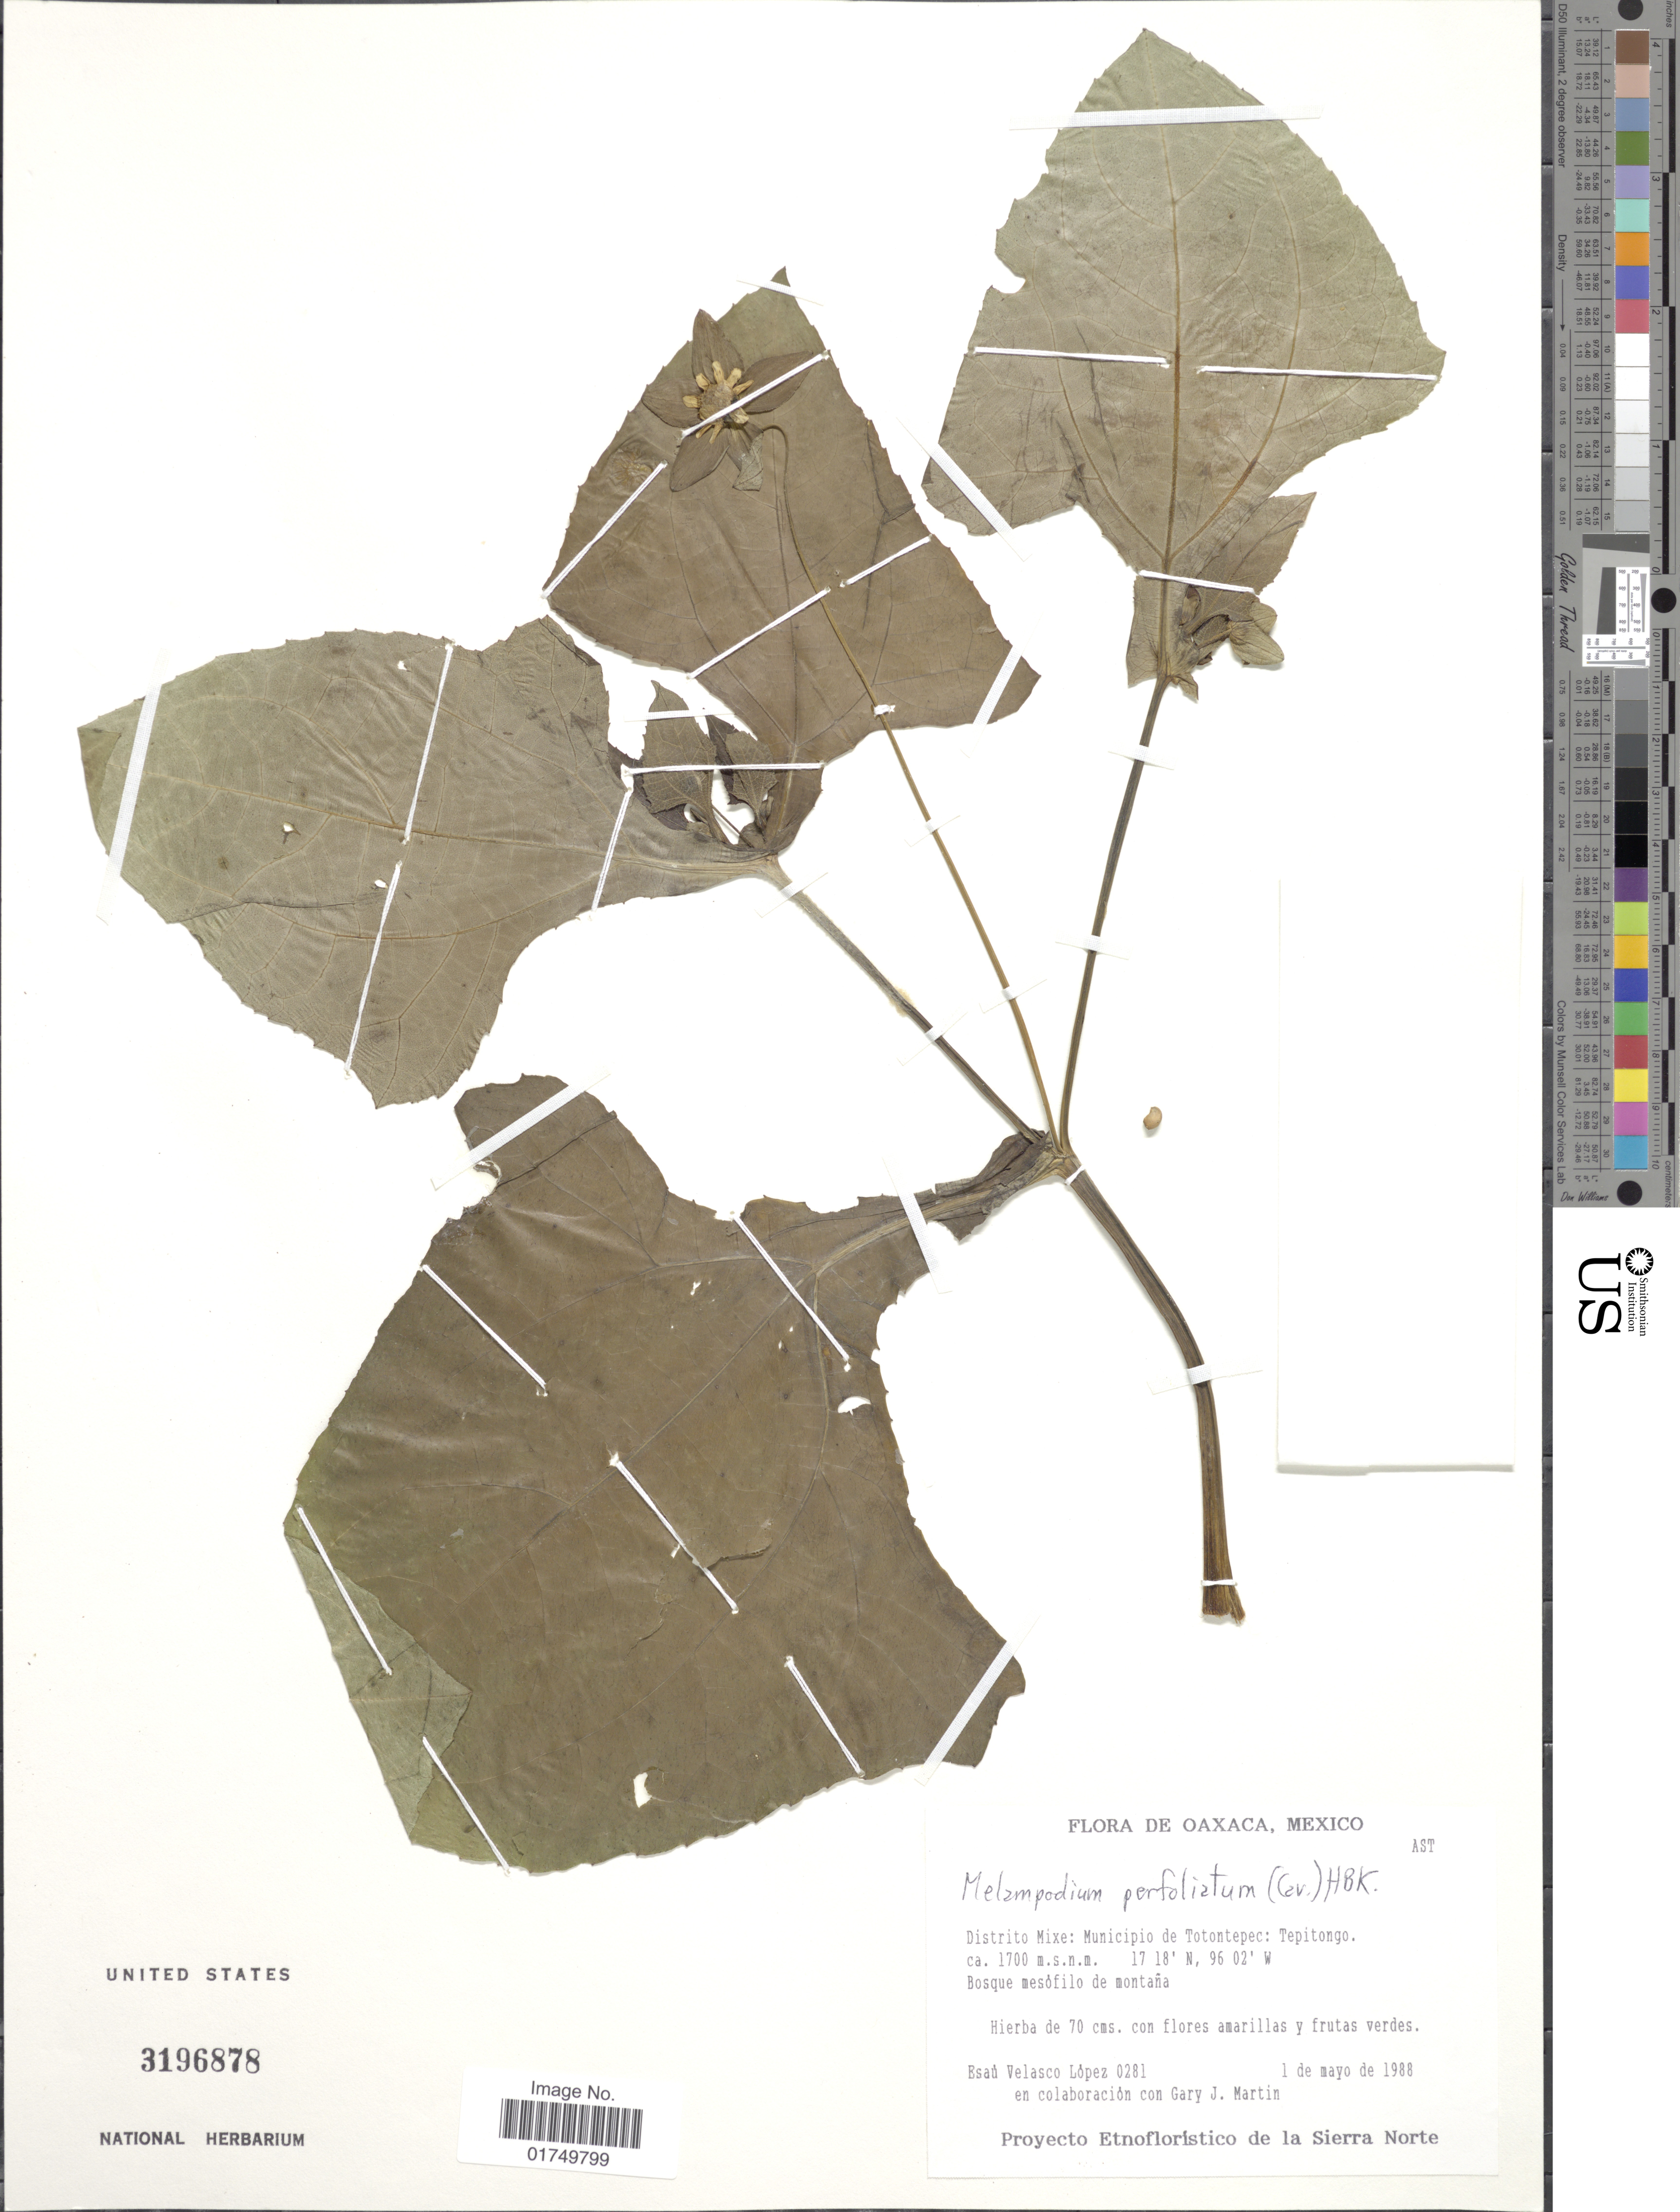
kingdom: Plantae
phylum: Tracheophyta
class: Magnoliopsida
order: Asterales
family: Asteraceae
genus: Melampodium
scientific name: Melampodium perfoliatum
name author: (Cav.) Kunth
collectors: E. López & G. J. Martin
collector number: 0281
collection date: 1988-05-01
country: Mexico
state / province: Oaxaca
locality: Distrito Mixe: Município de Totontepec: Tepitongo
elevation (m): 1700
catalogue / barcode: US 3196878